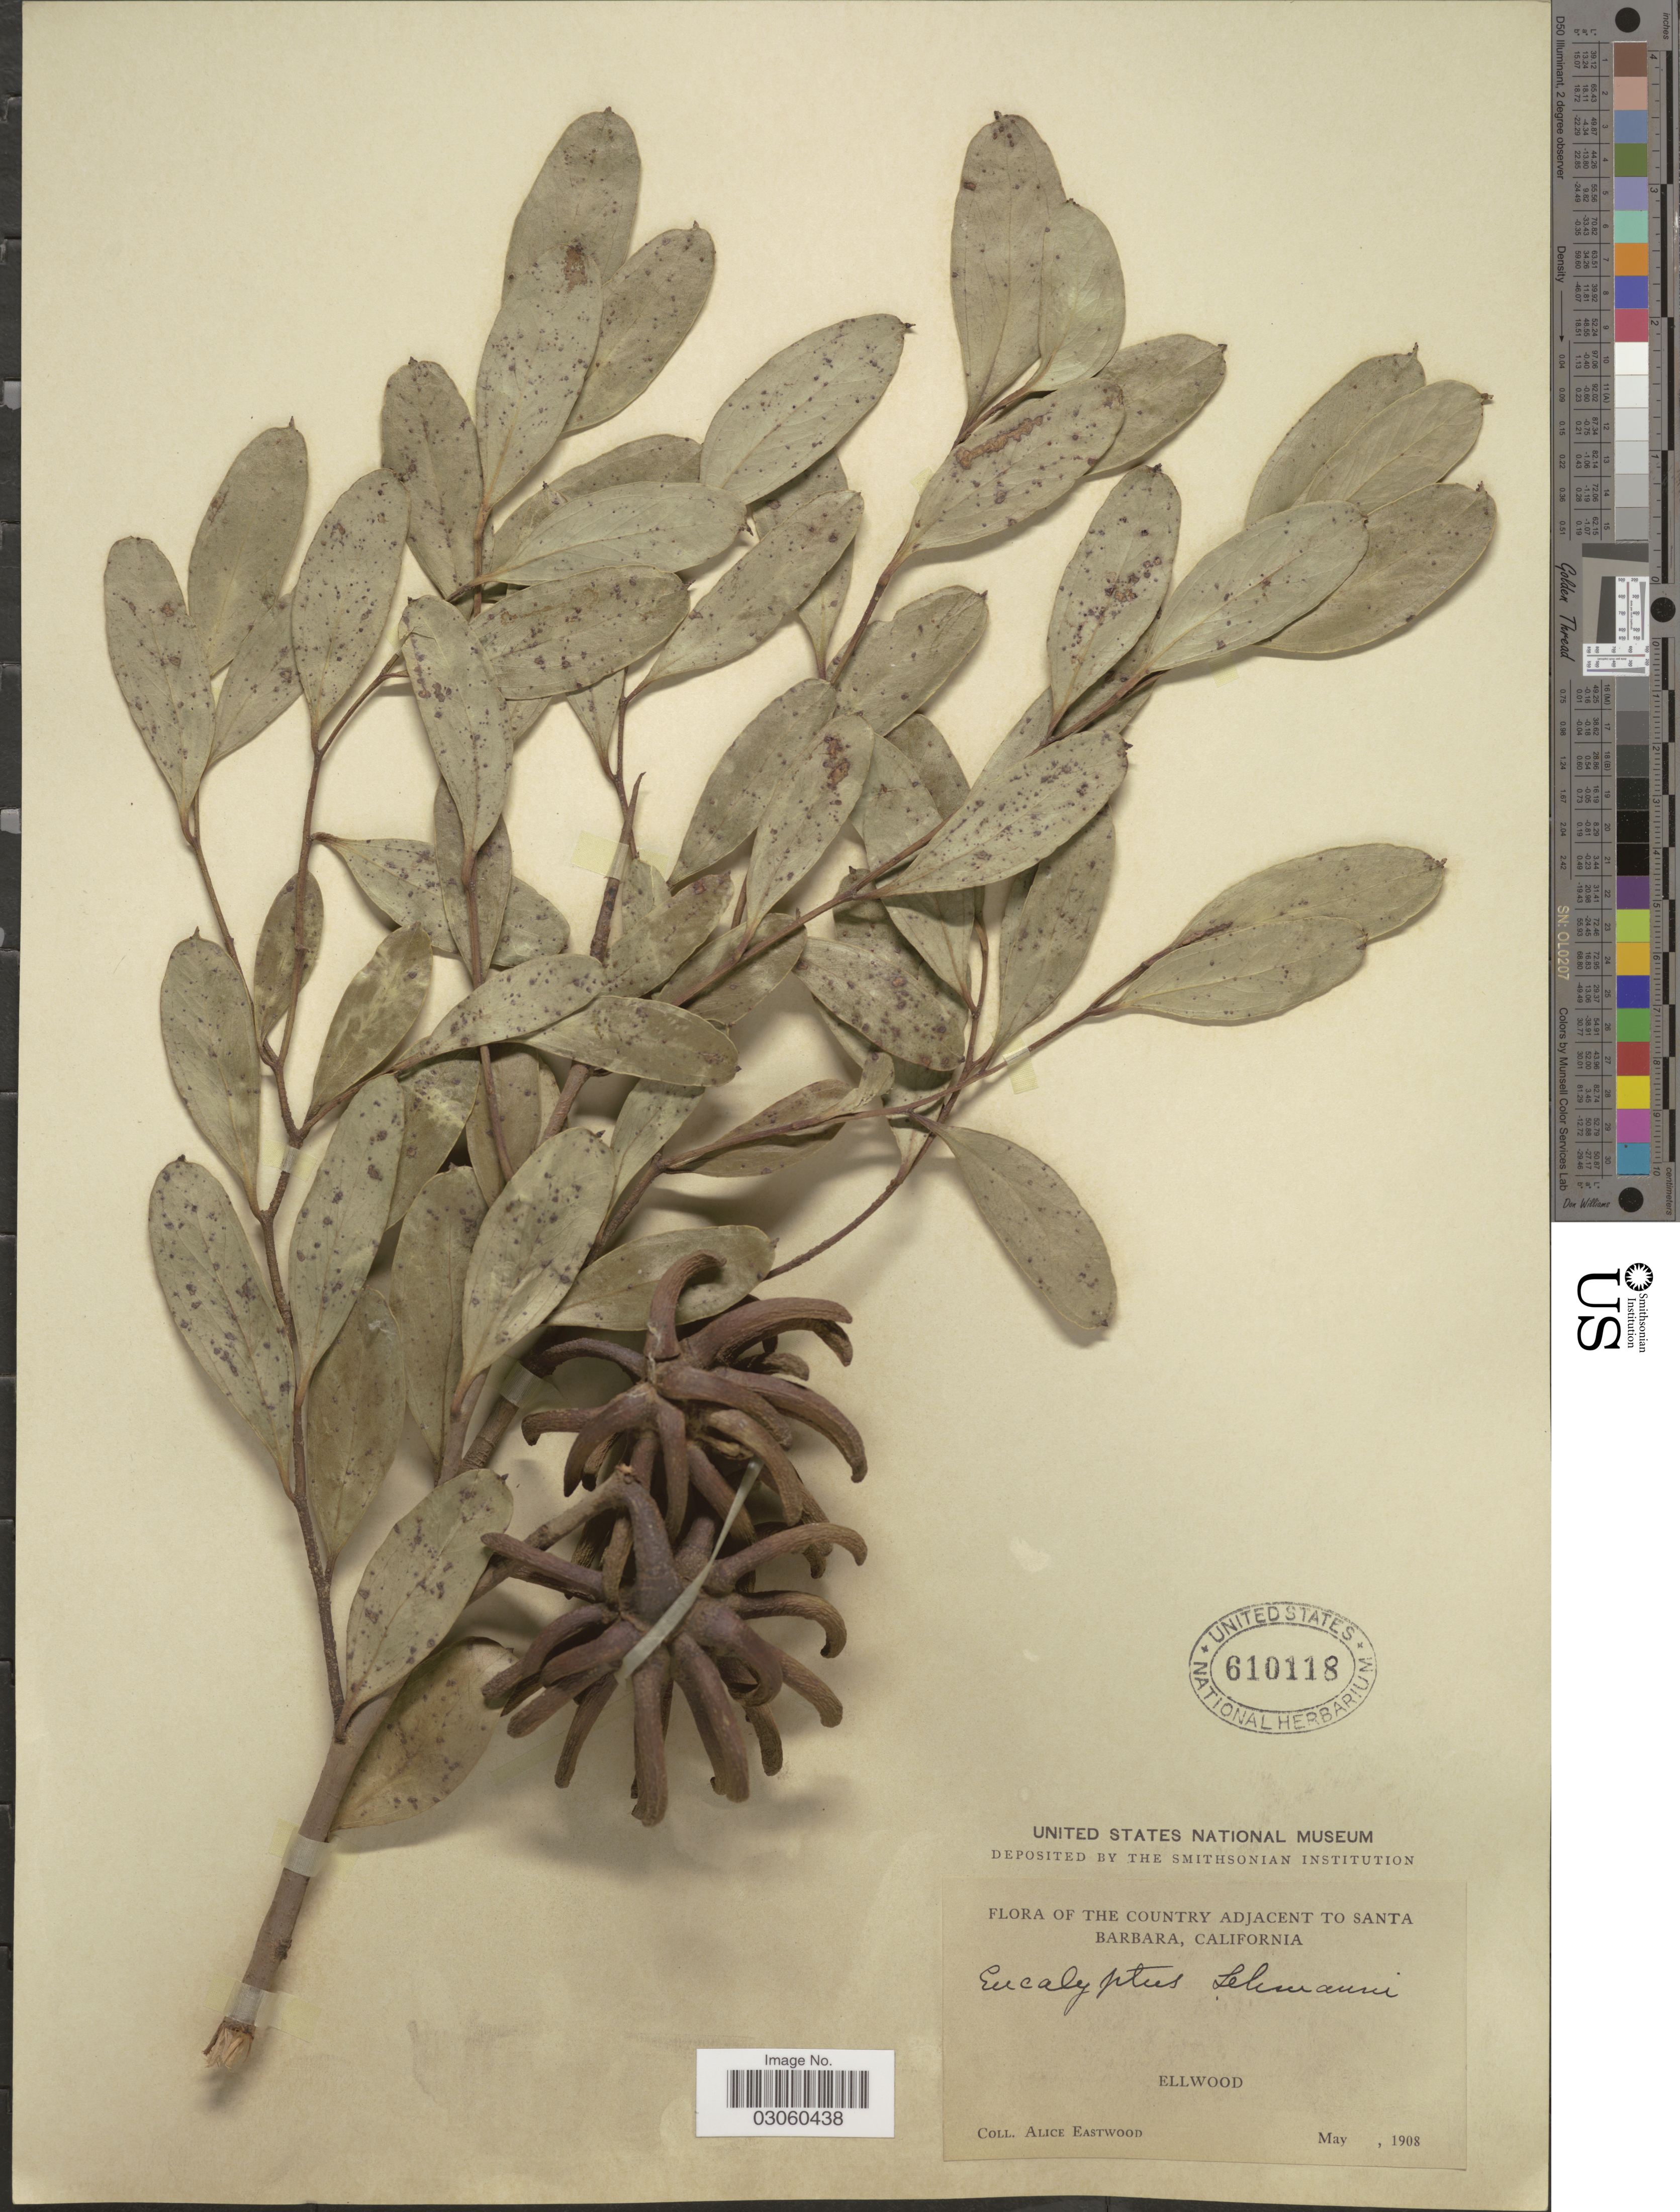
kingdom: Plantae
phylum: Tracheophyta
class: Magnoliopsida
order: Myrtales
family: Myrtaceae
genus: Eucalyptus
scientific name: Eucalyptus lehmannii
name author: (Schauer) Benth.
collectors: A. Eastwood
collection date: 1908-05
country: United States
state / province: California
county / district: Santa Barbara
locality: Country adjacent to Santa Barbara. Ellwood.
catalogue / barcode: US 610118